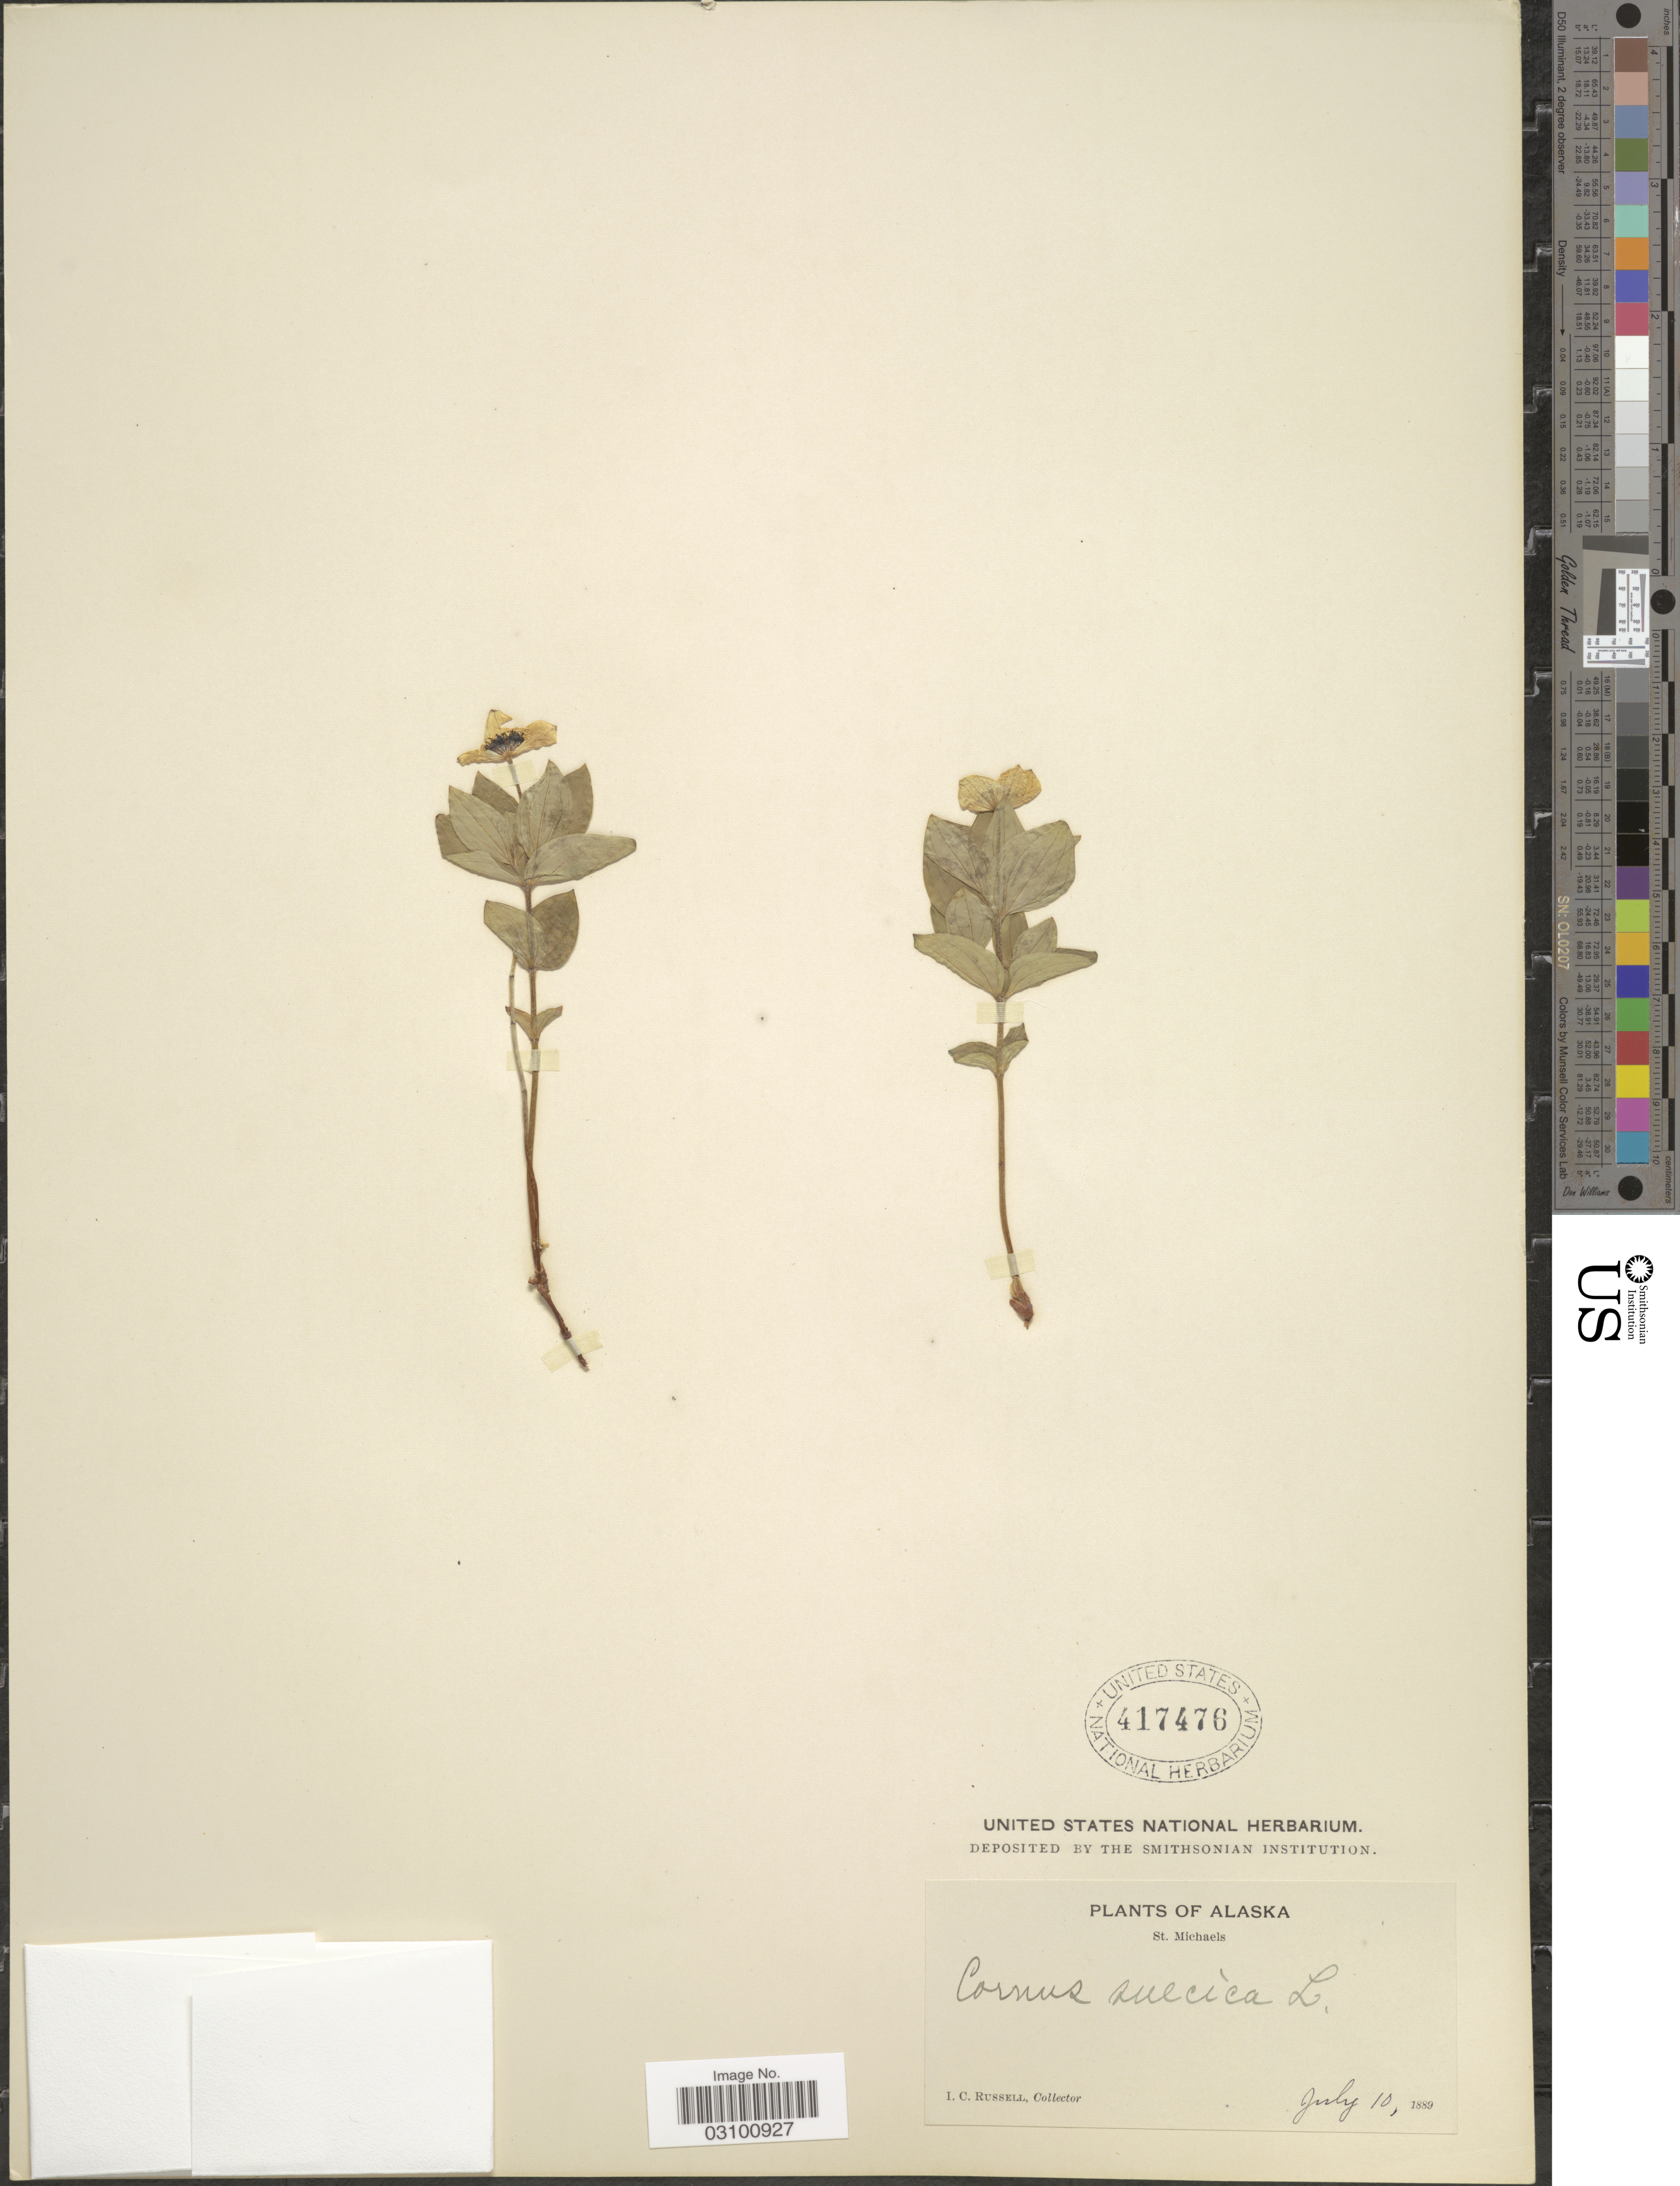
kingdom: Plantae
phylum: Tracheophyta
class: Magnoliopsida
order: Cornales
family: Cornaceae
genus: Cornus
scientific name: Cornus suecica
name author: L.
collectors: I. C. Russell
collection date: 1889-07-10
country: United States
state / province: Alaska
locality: St. Michaels.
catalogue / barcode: US 417476